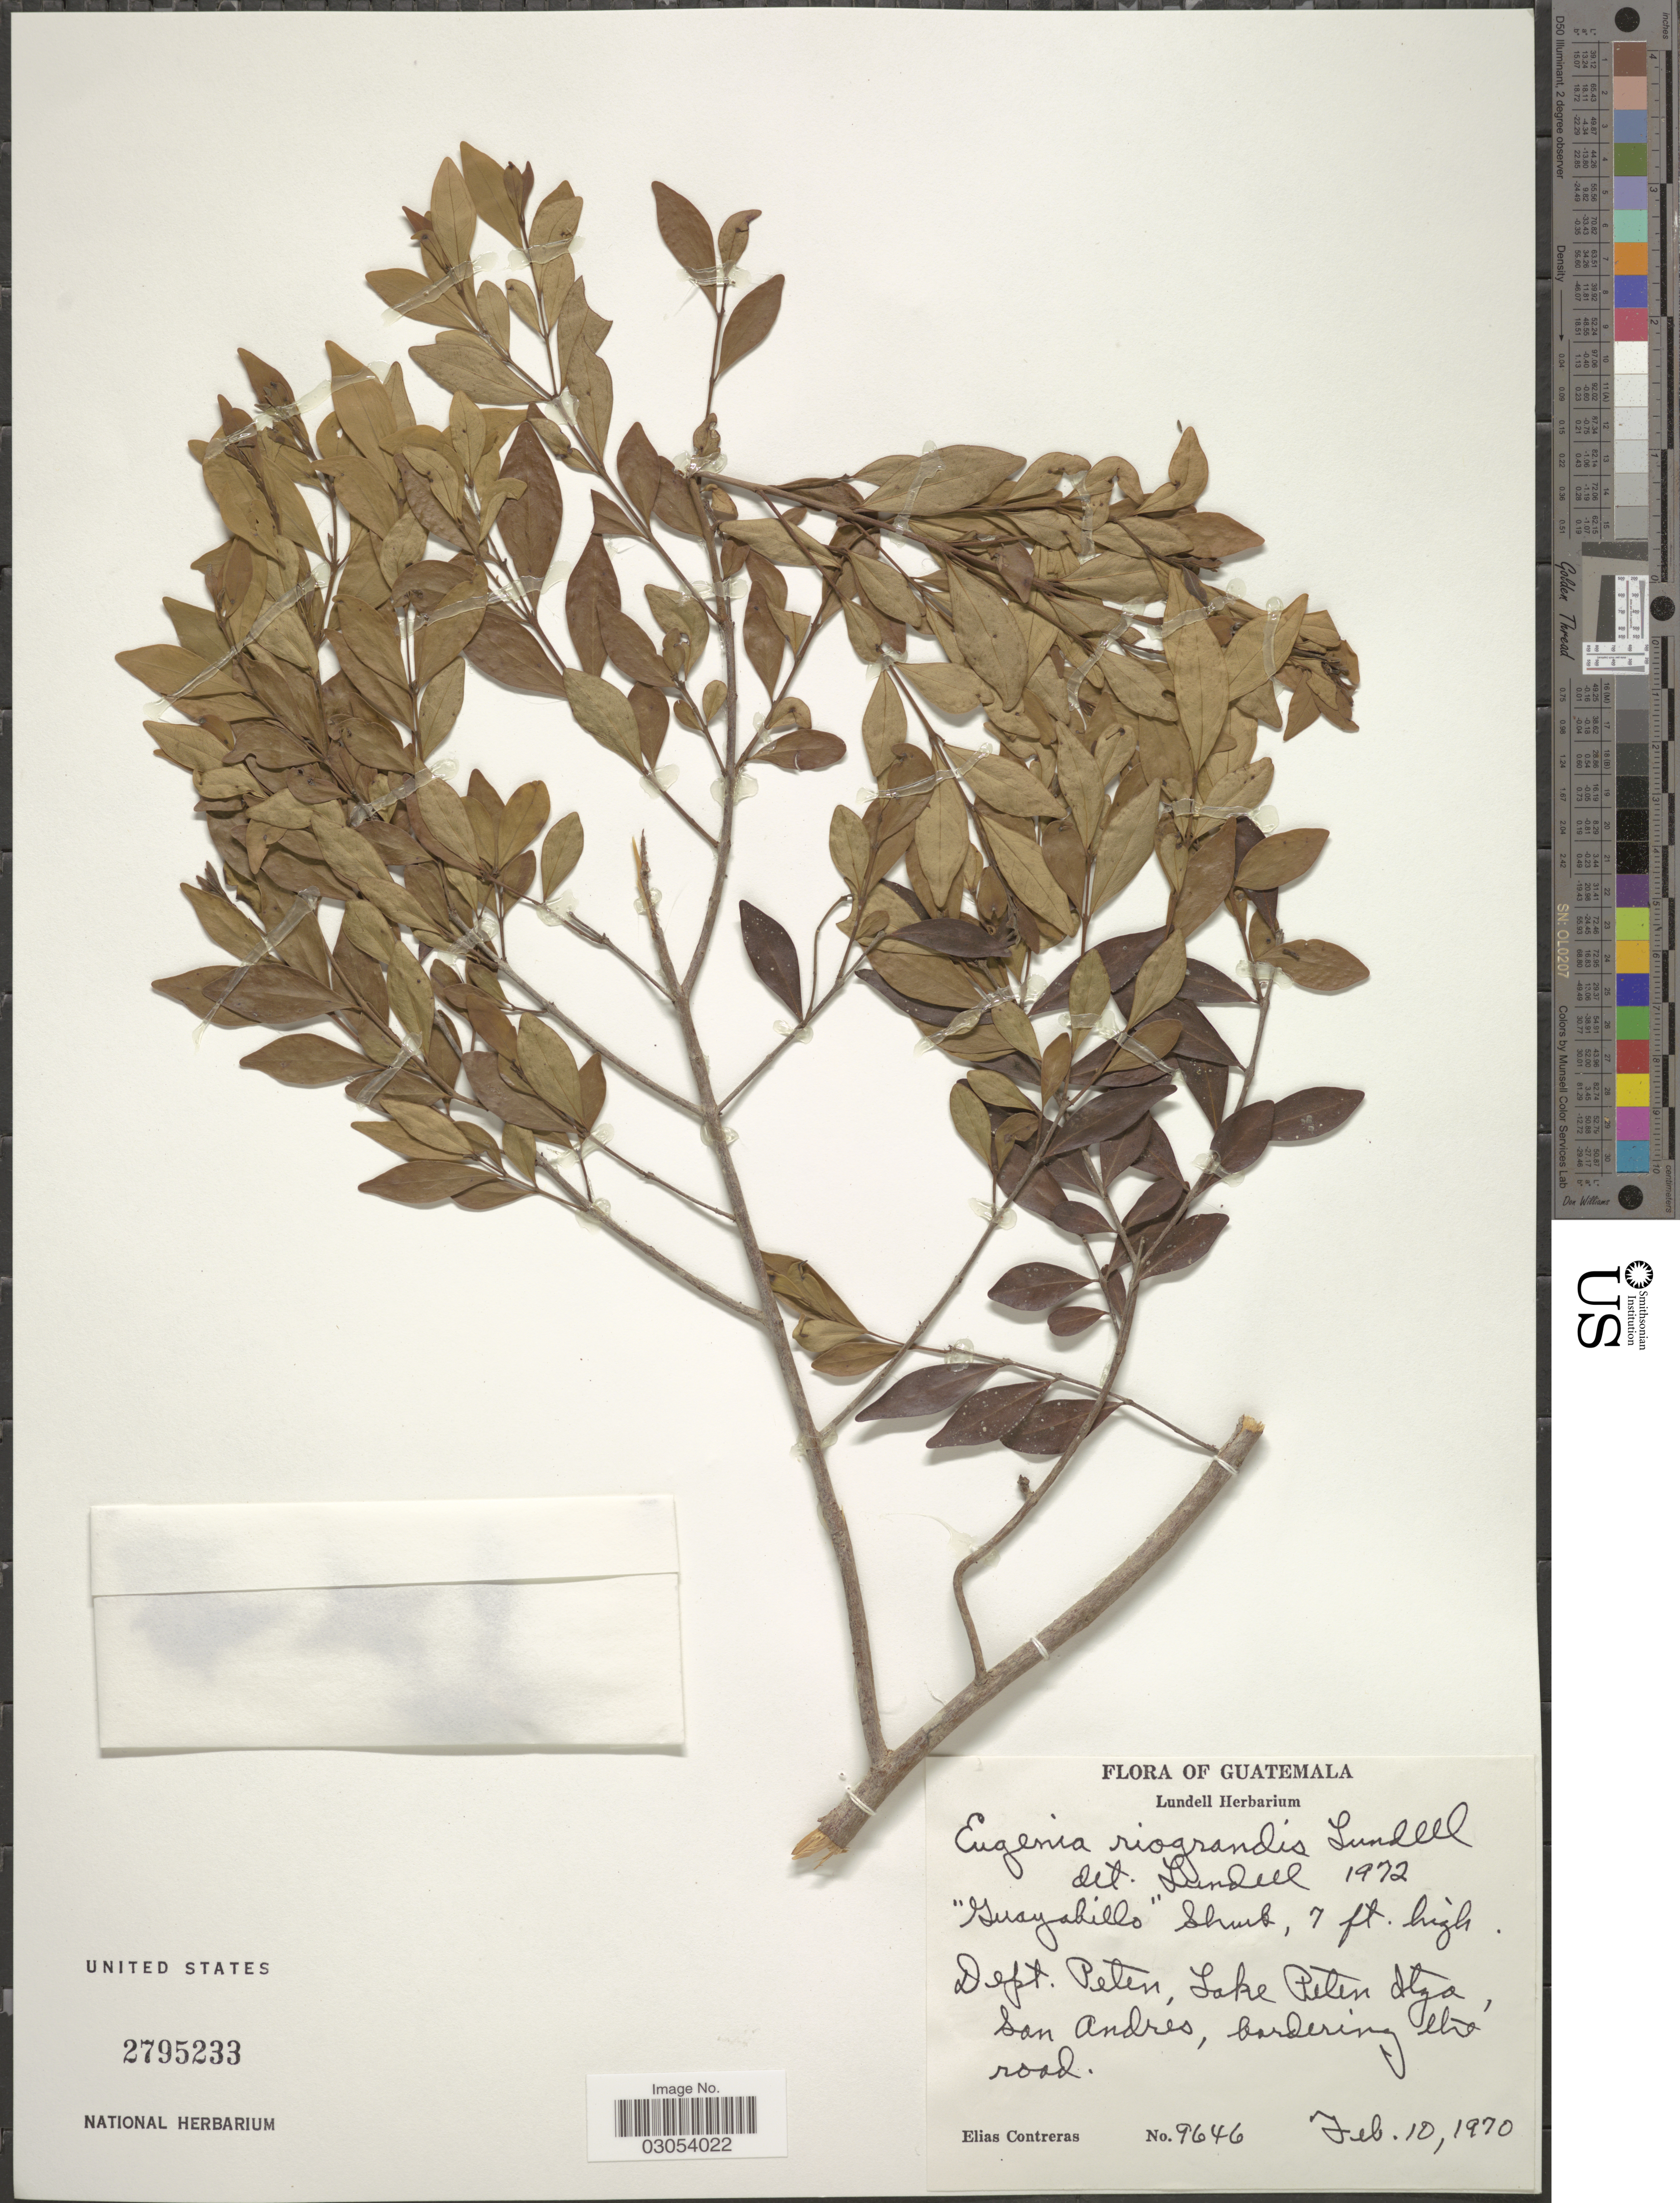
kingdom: Plantae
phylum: Tracheophyta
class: Magnoliopsida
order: Myrtales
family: Myrtaceae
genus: Eugenia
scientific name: Eugenia riograndis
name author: Lundell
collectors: E. Contreras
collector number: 9646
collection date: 1970-02-10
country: Guatemala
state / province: El Petén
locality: Dept. Peten, Lake Peten Itza, San Adres, bordering the road.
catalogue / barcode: US 2795233